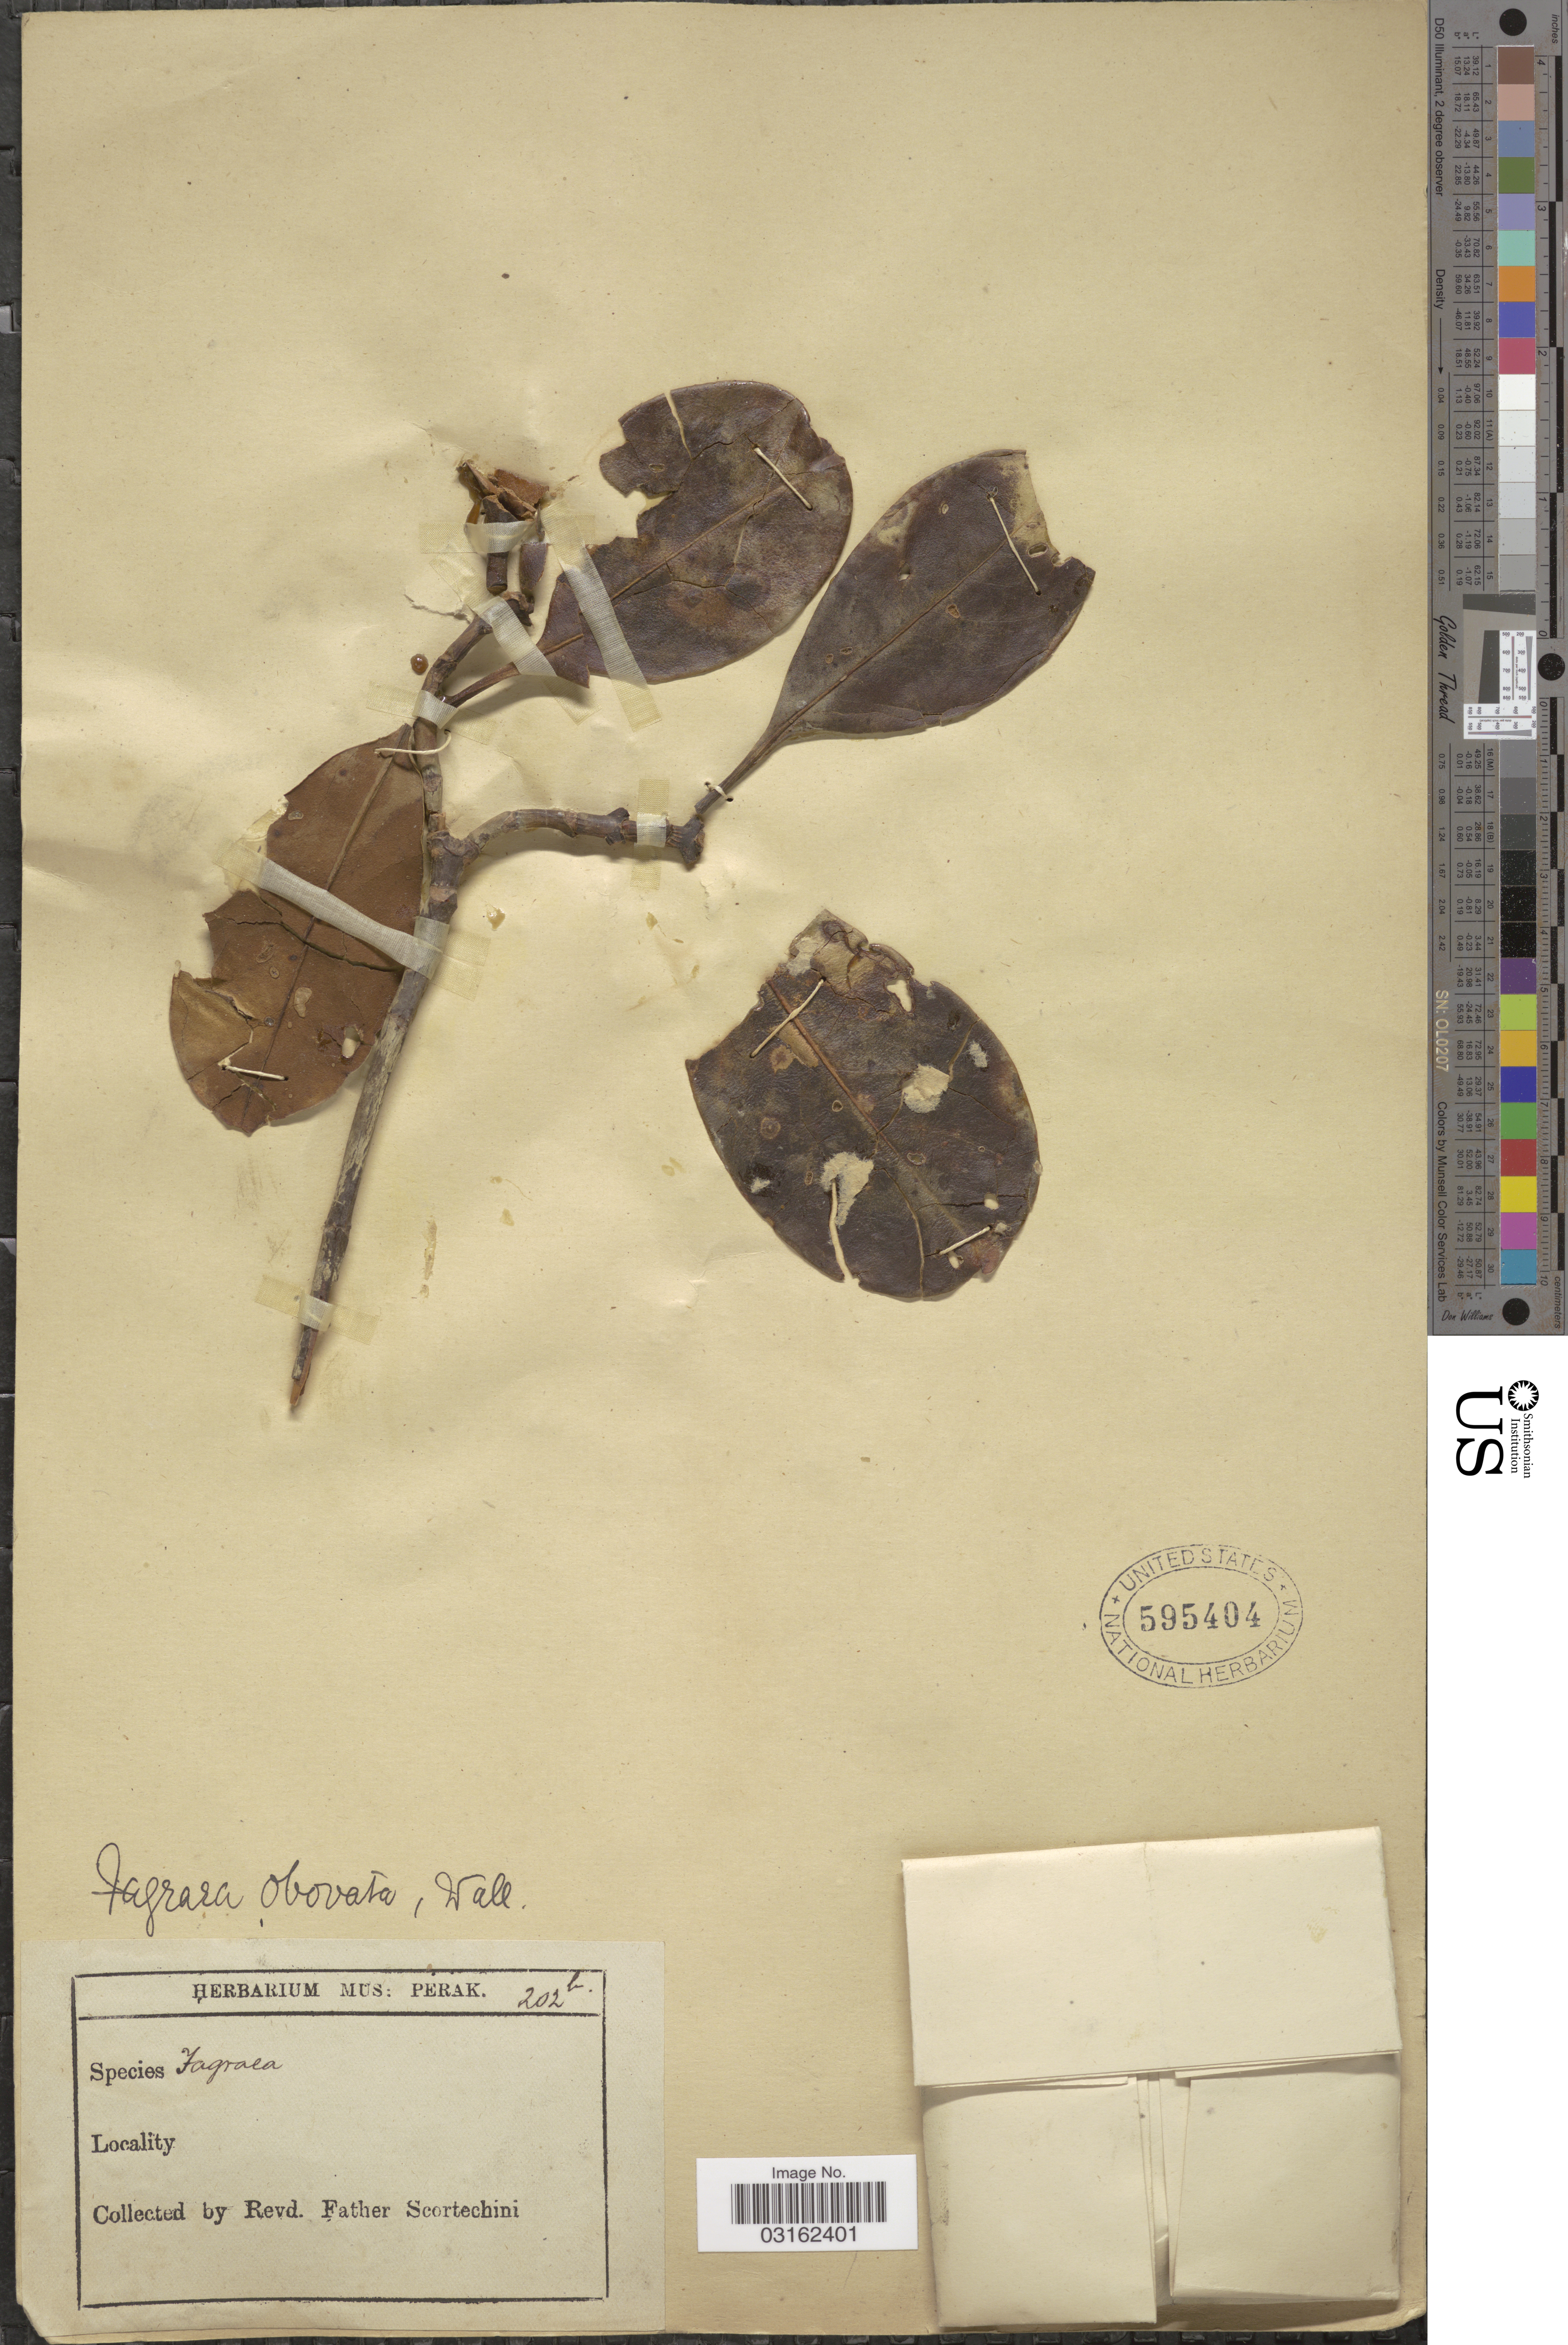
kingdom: Plantae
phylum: Tracheophyta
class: Magnoliopsida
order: Gentianales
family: Gentianaceae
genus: Fagraea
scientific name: Fagraea obovata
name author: Wall.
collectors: Fr. Scortechini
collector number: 202b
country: Malaysia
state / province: Perak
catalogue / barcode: US 595404